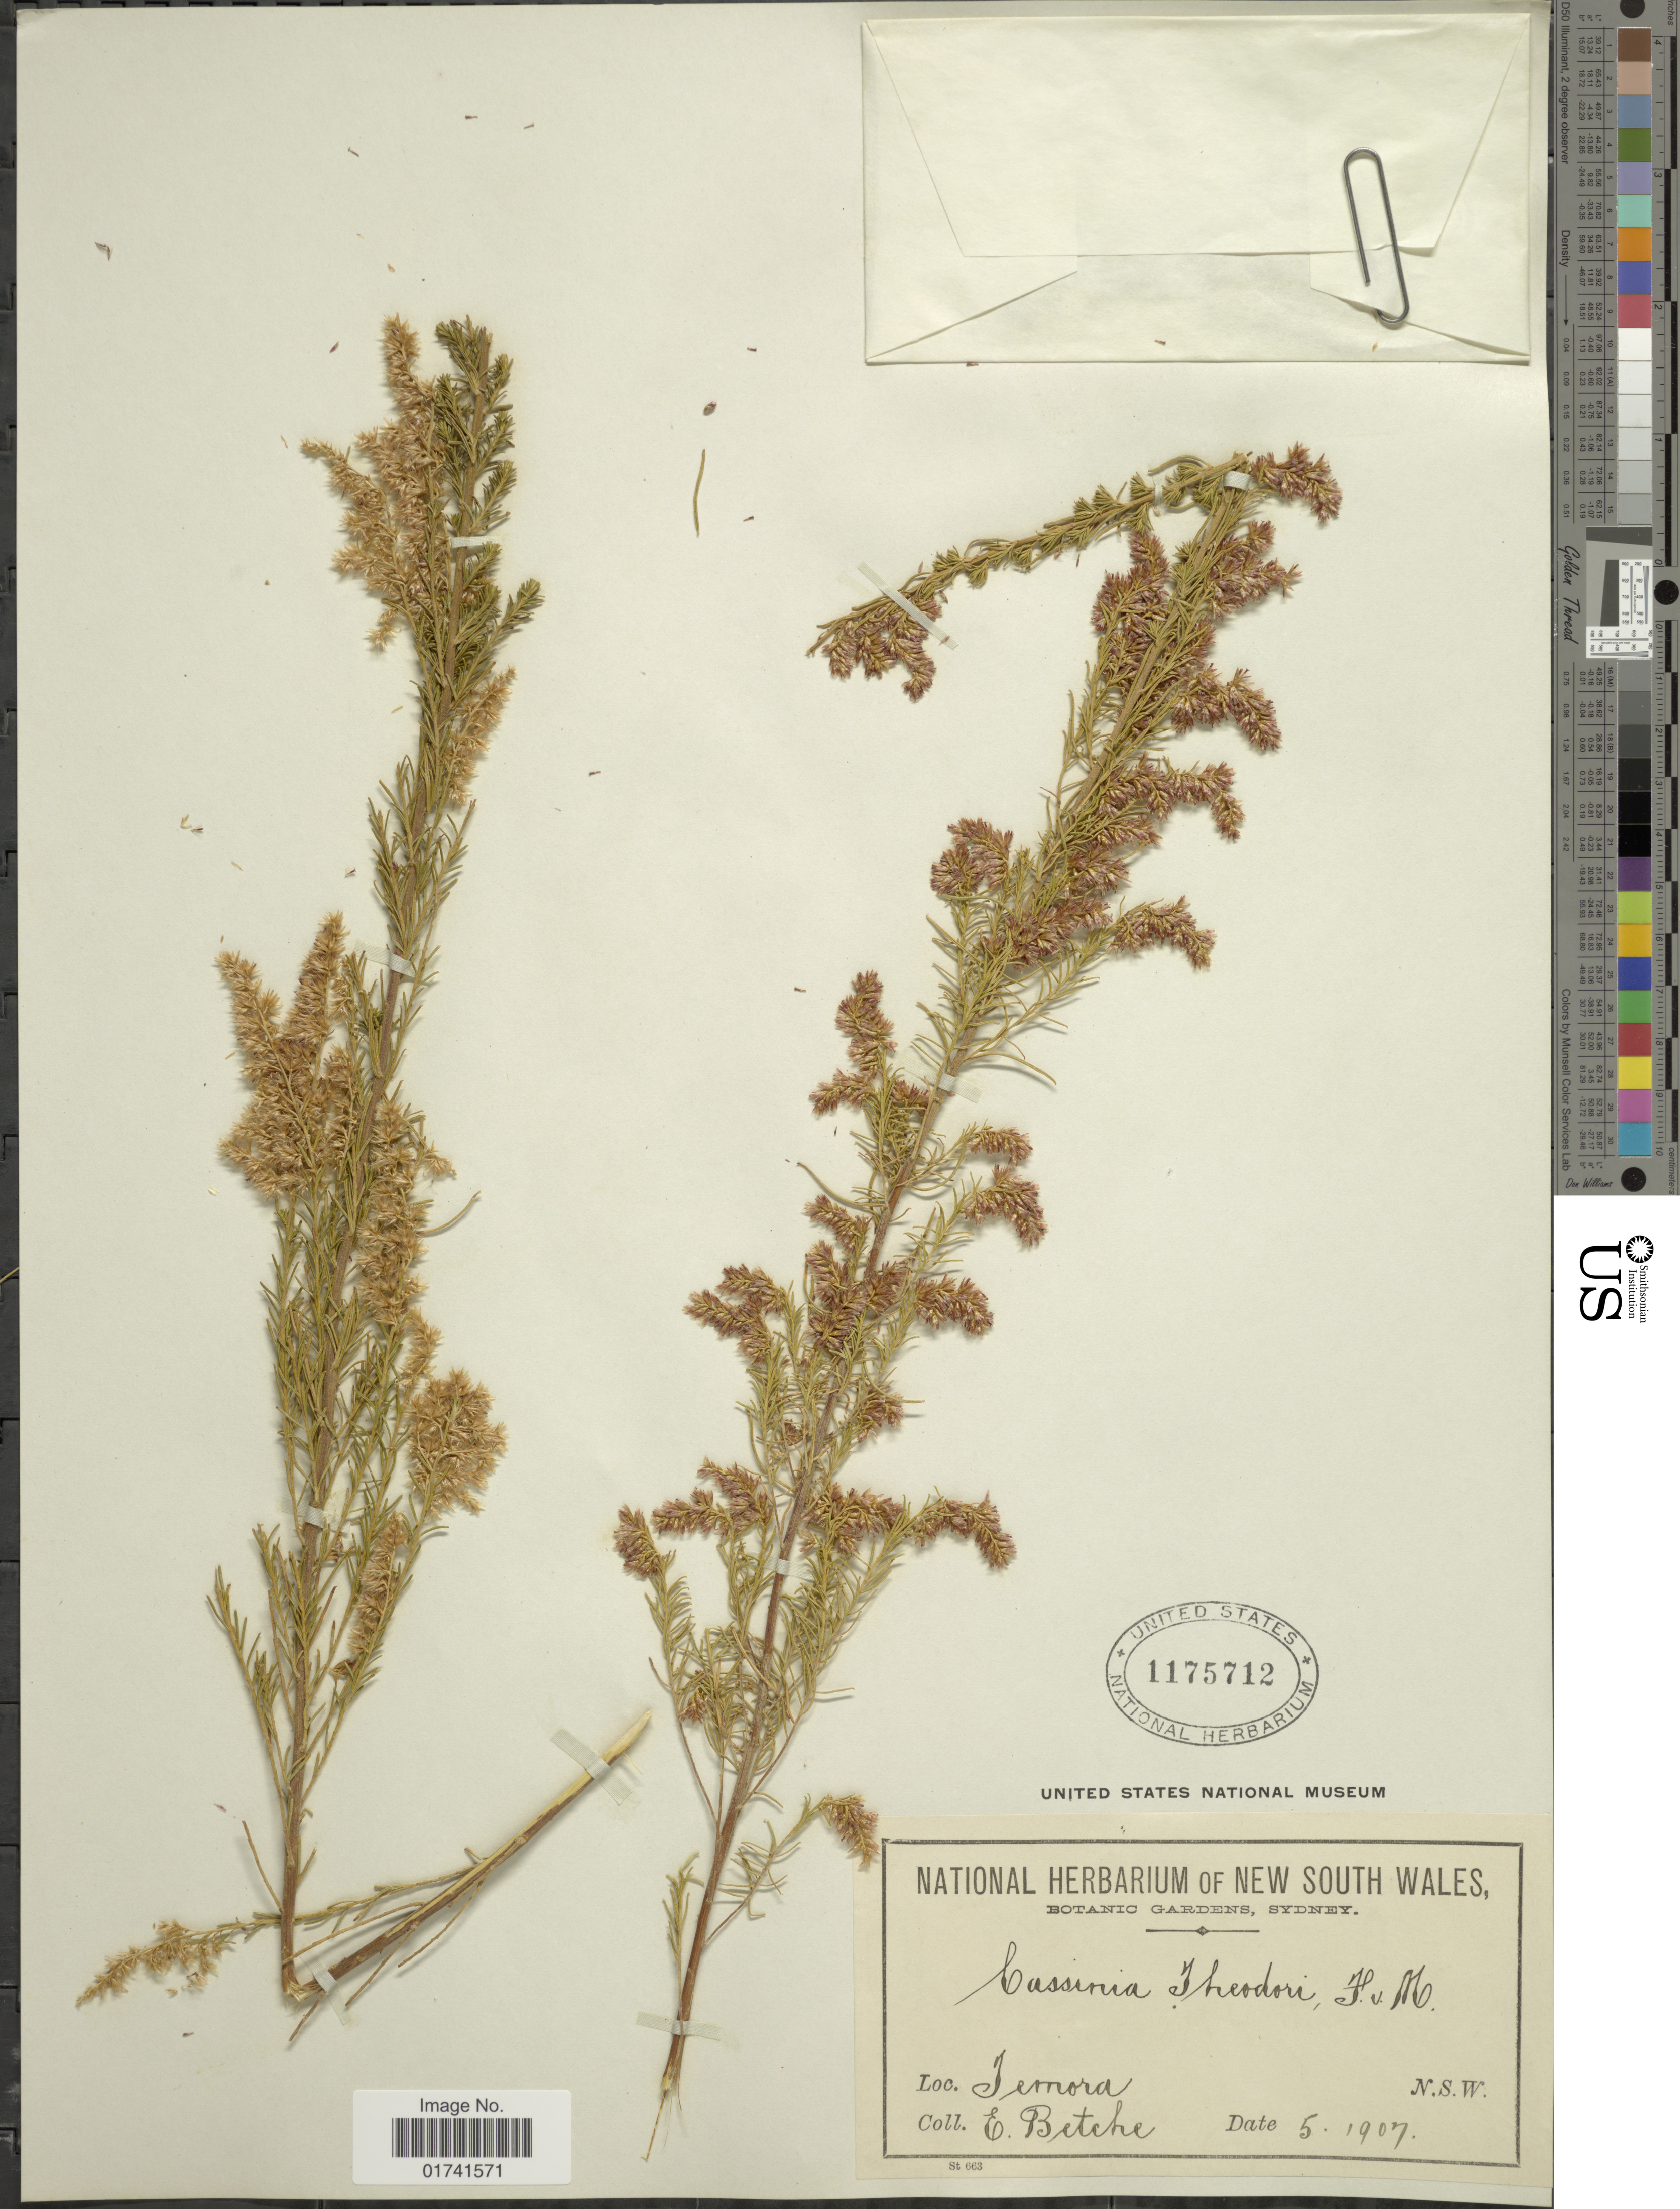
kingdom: Plantae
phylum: Tracheophyta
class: Magnoliopsida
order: Asterales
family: Asteraceae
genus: Cassinia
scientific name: Cassinia theodori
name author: F. Muell.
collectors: E. Betche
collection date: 1907-05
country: Australia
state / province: New South Wales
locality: Temora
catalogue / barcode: US 1175712